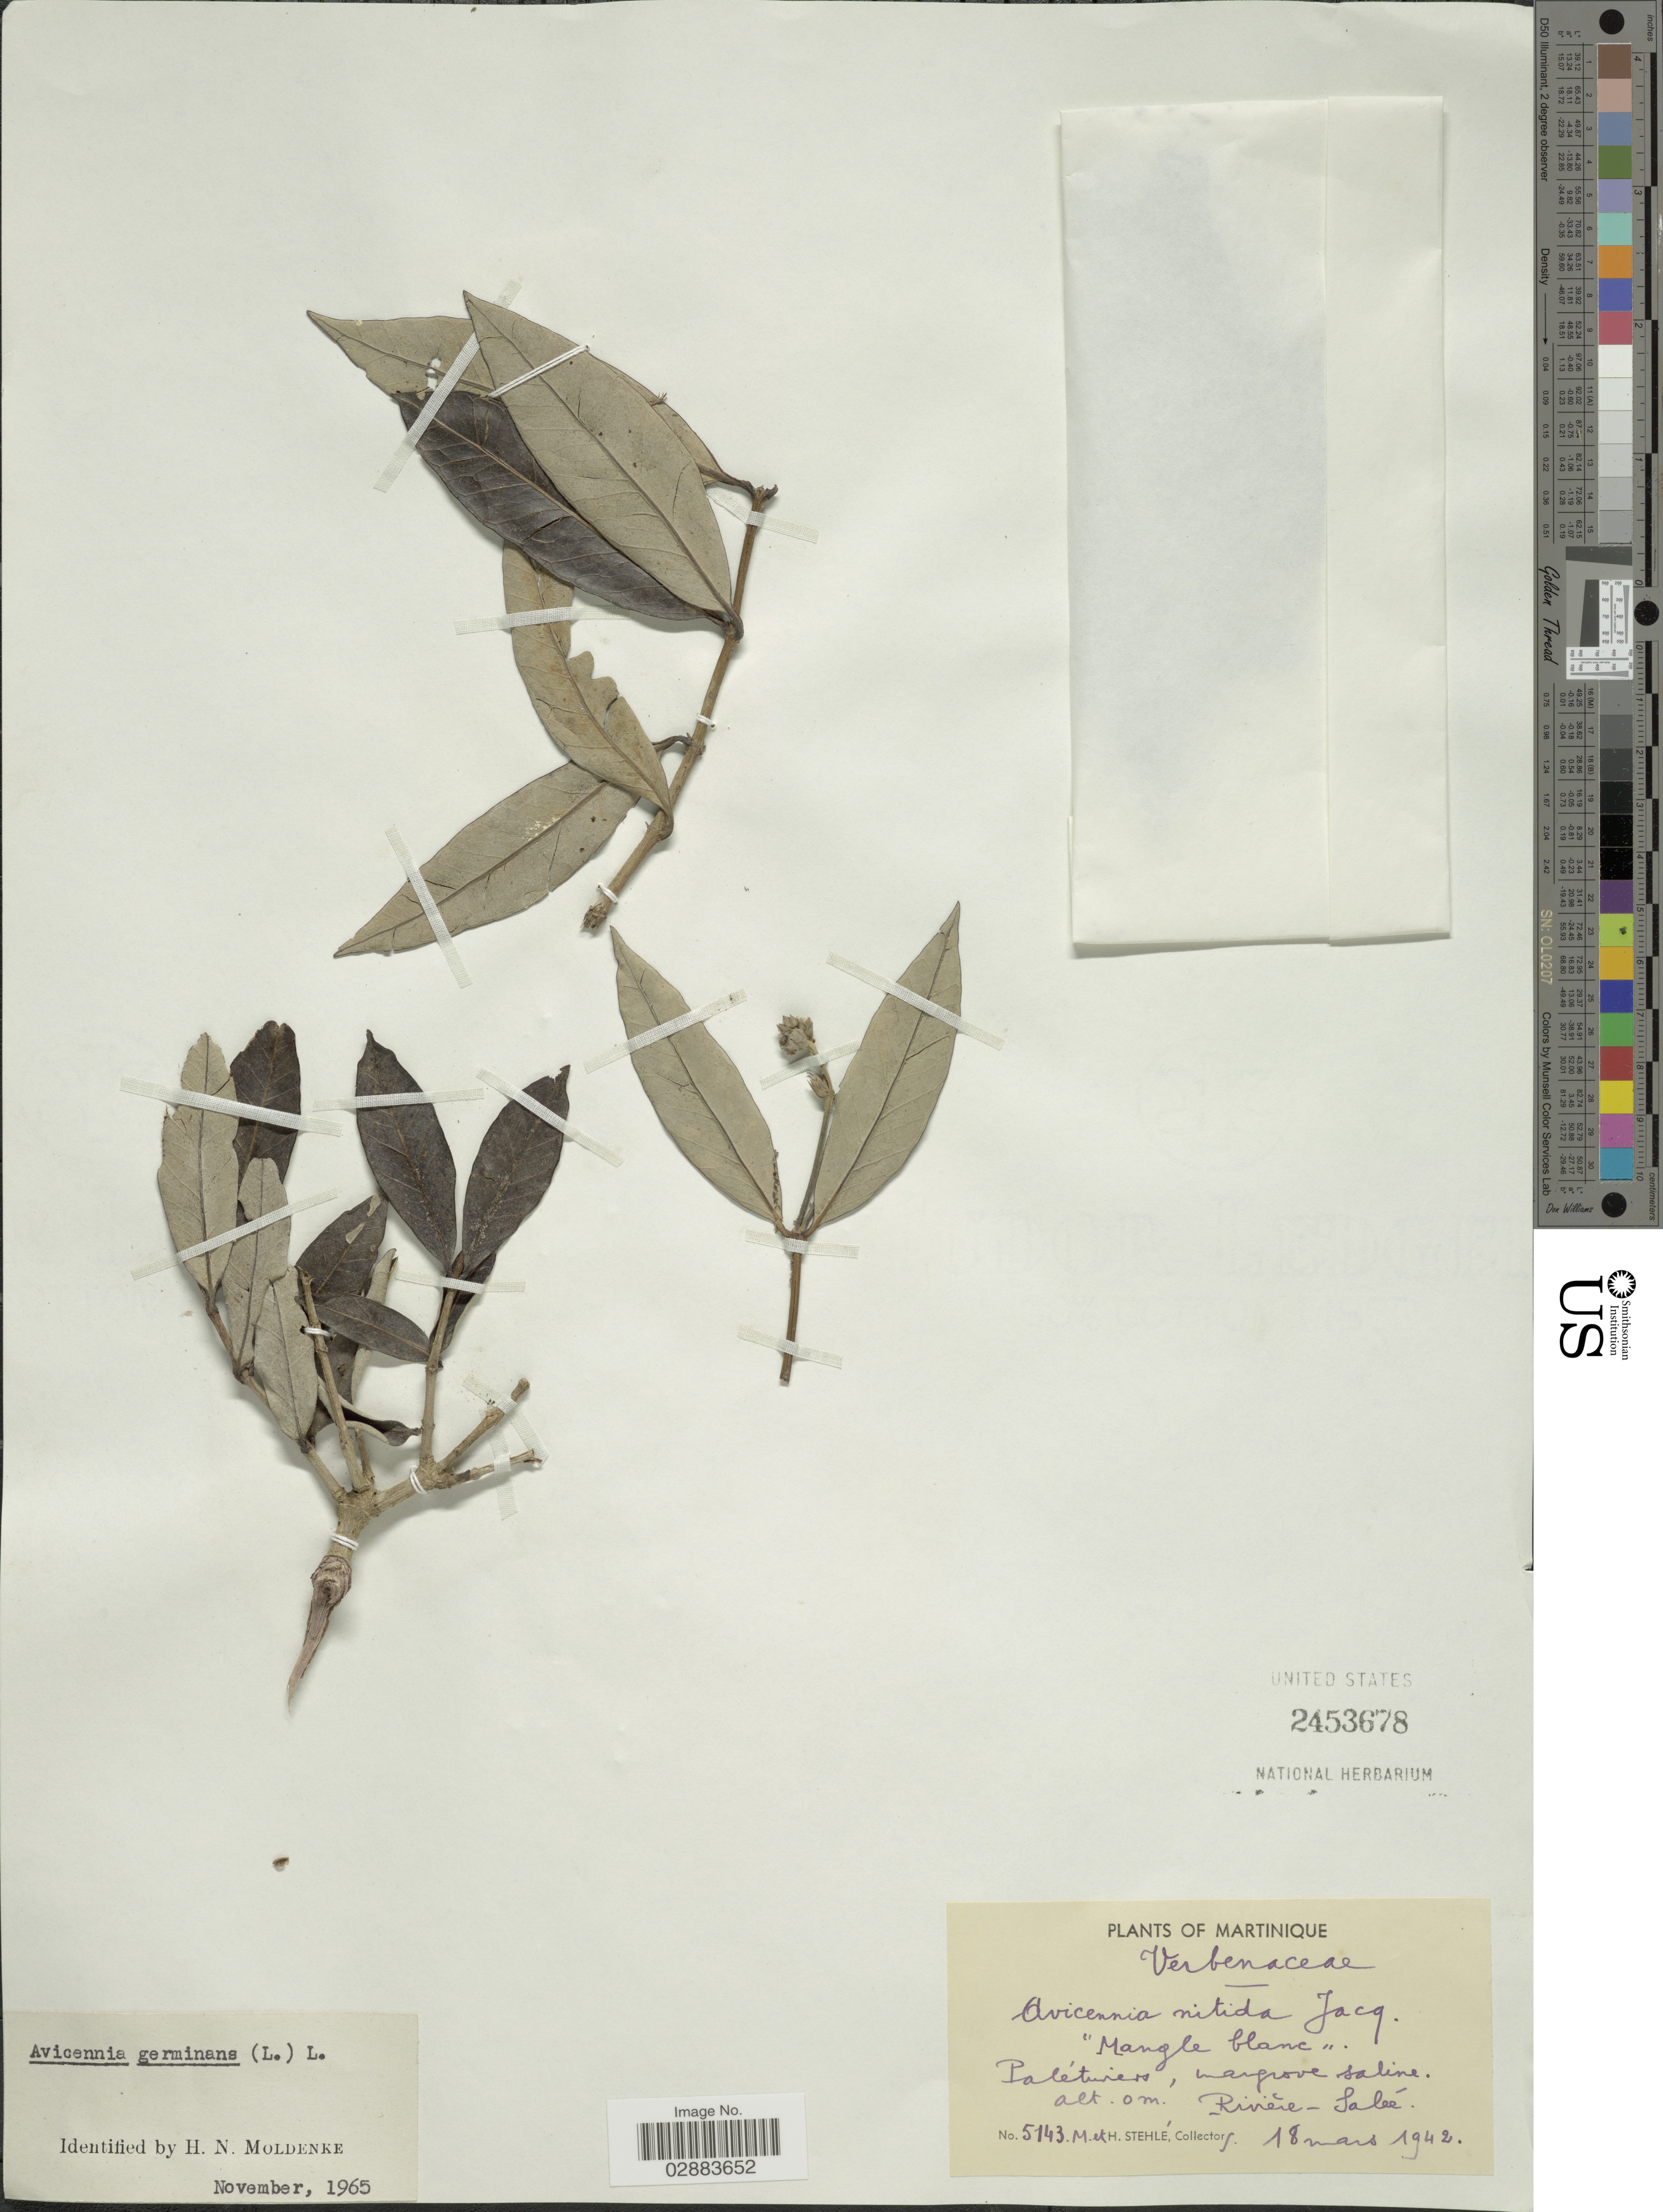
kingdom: Plantae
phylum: Tracheophyta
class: Magnoliopsida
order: Lamiales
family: Acanthaceae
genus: Avicennia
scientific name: Avicennia germinans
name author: (L.) L.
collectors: M. Stehlé & H. Stehlé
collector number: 5143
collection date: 1942-03-18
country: Martinique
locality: Palétuvier, Rivière-Salée.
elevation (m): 0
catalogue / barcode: US 2453678